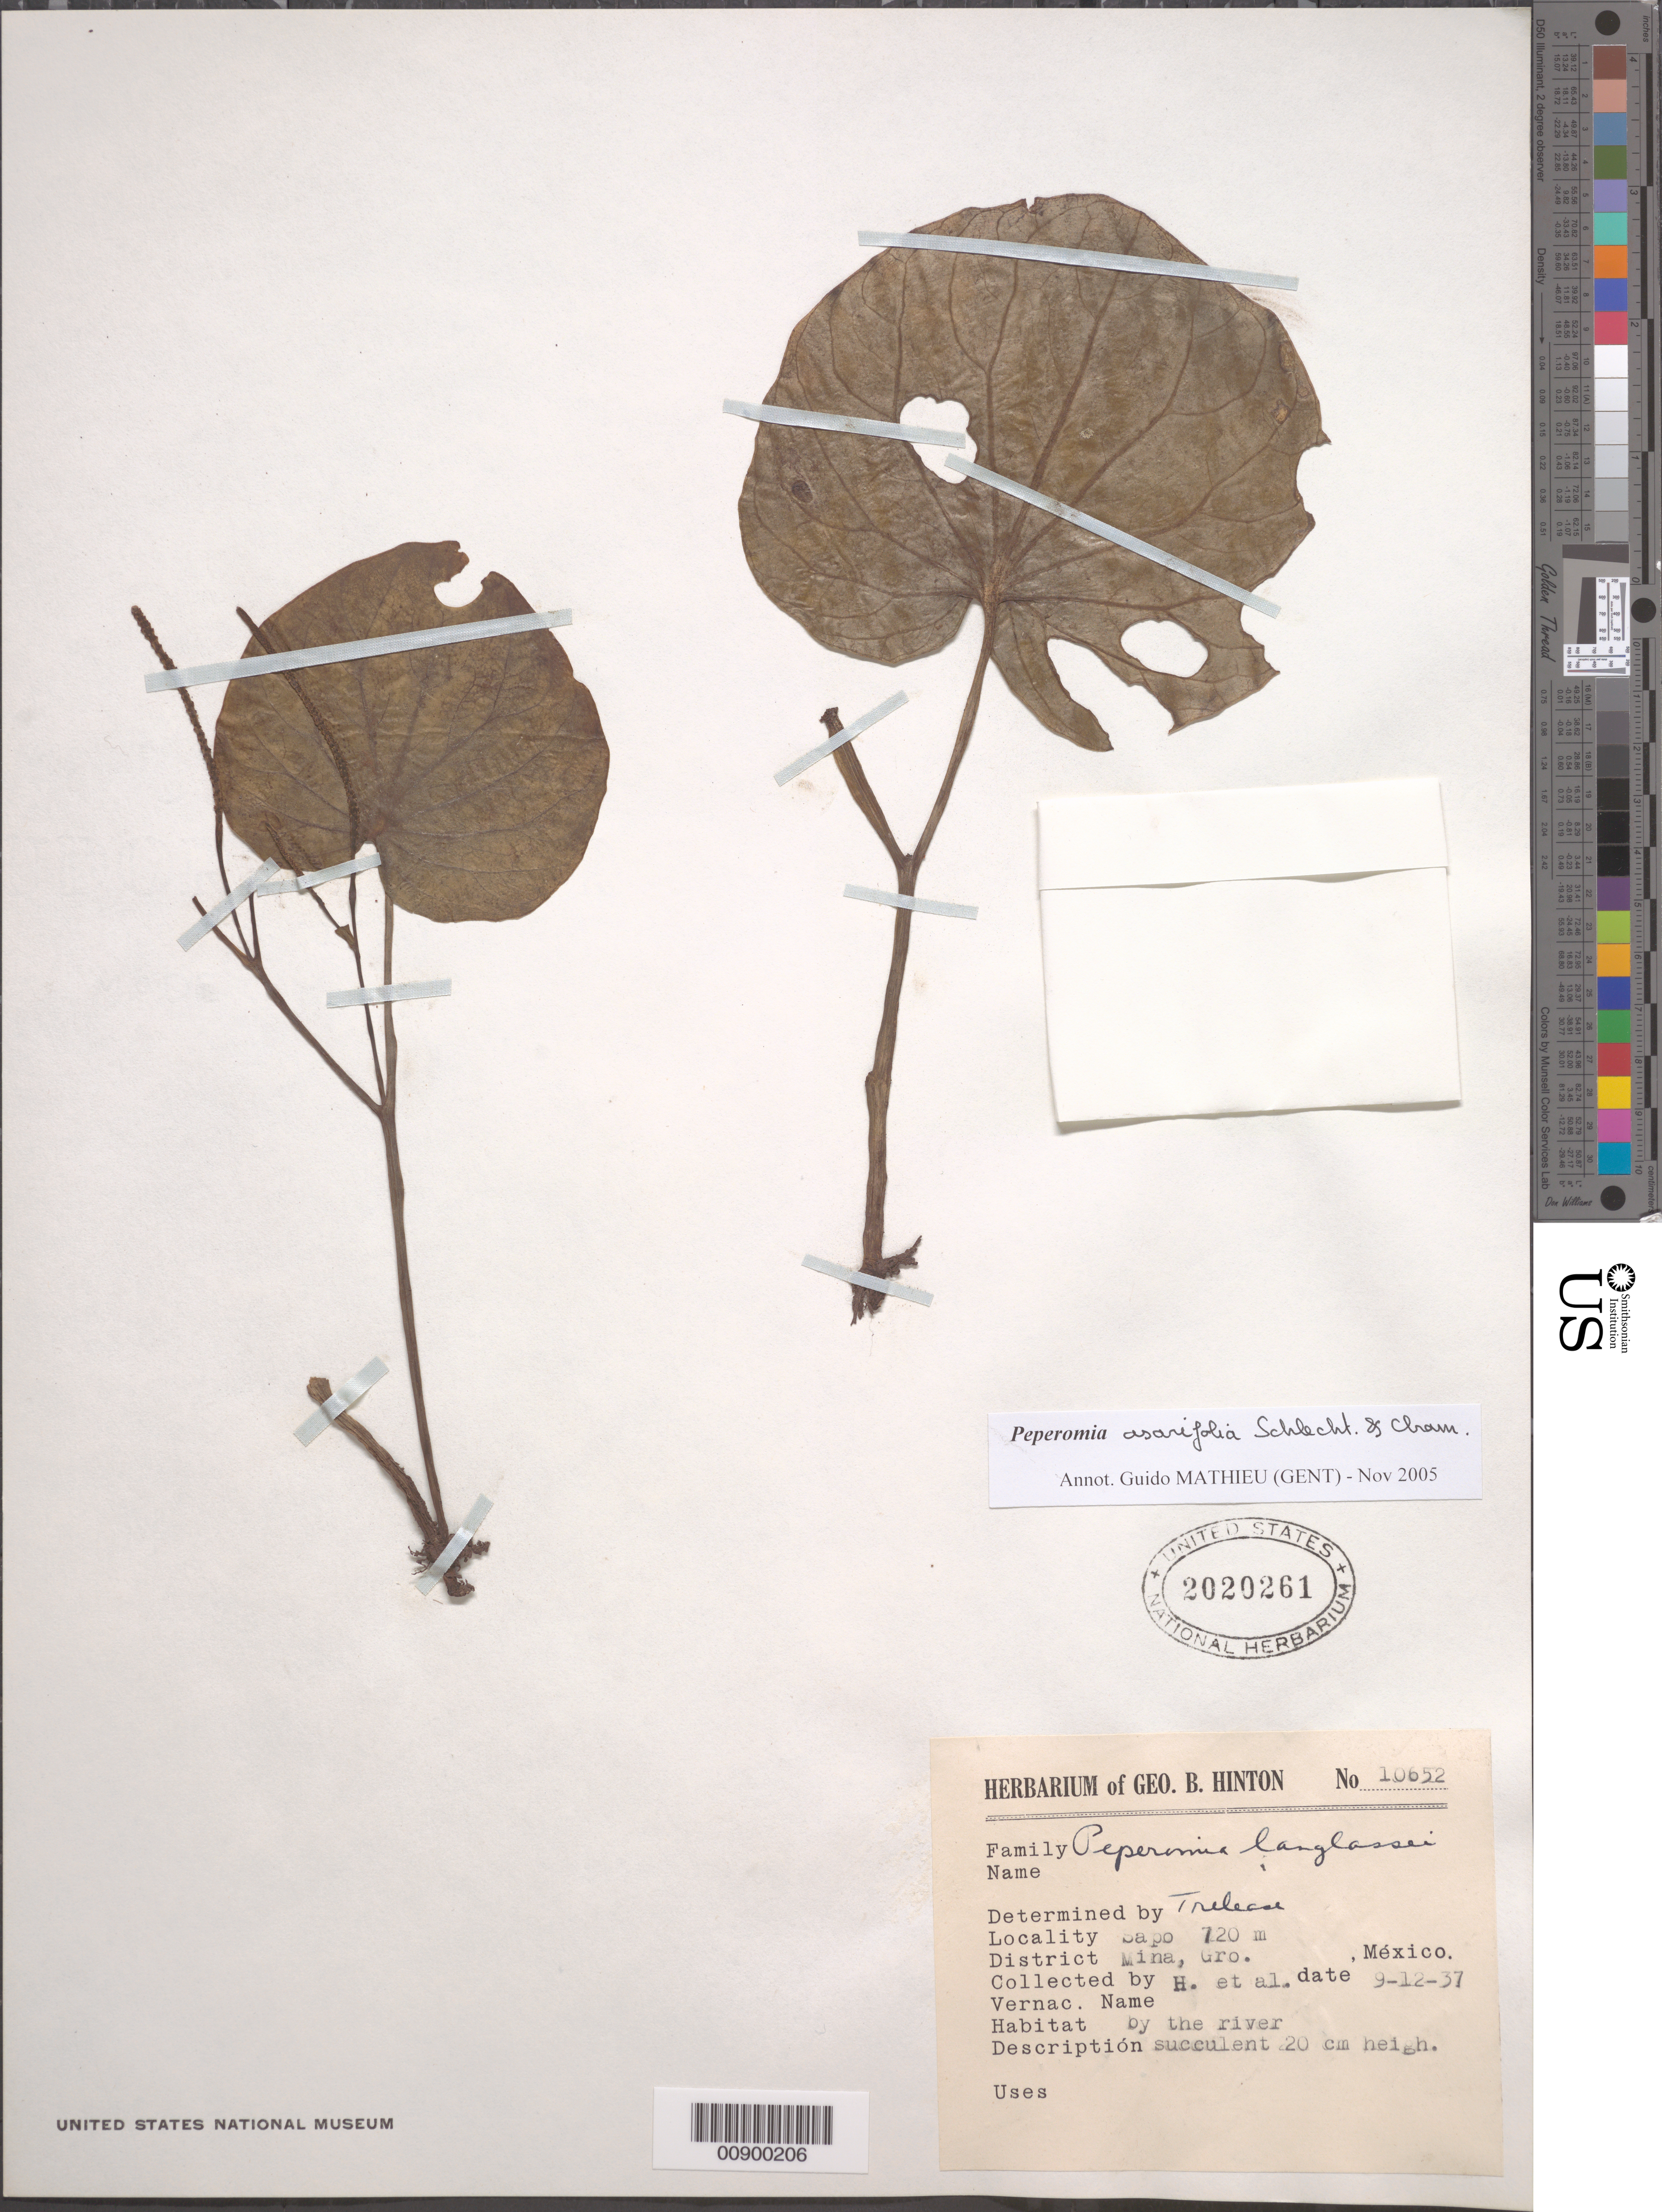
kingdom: Plantae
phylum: Tracheophyta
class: Magnoliopsida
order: Piperales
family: Piperaceae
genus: Peperomia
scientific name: Peperomia asarifolia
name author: Schltdl. & Cham.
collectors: G. B. Hinton & et al.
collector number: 10652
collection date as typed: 12 Sep 1937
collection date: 1937-09-12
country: Mexico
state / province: Guerrero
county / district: Mina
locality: Sapo, District Mina, Guerrero.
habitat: By the river.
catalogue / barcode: US 2020261